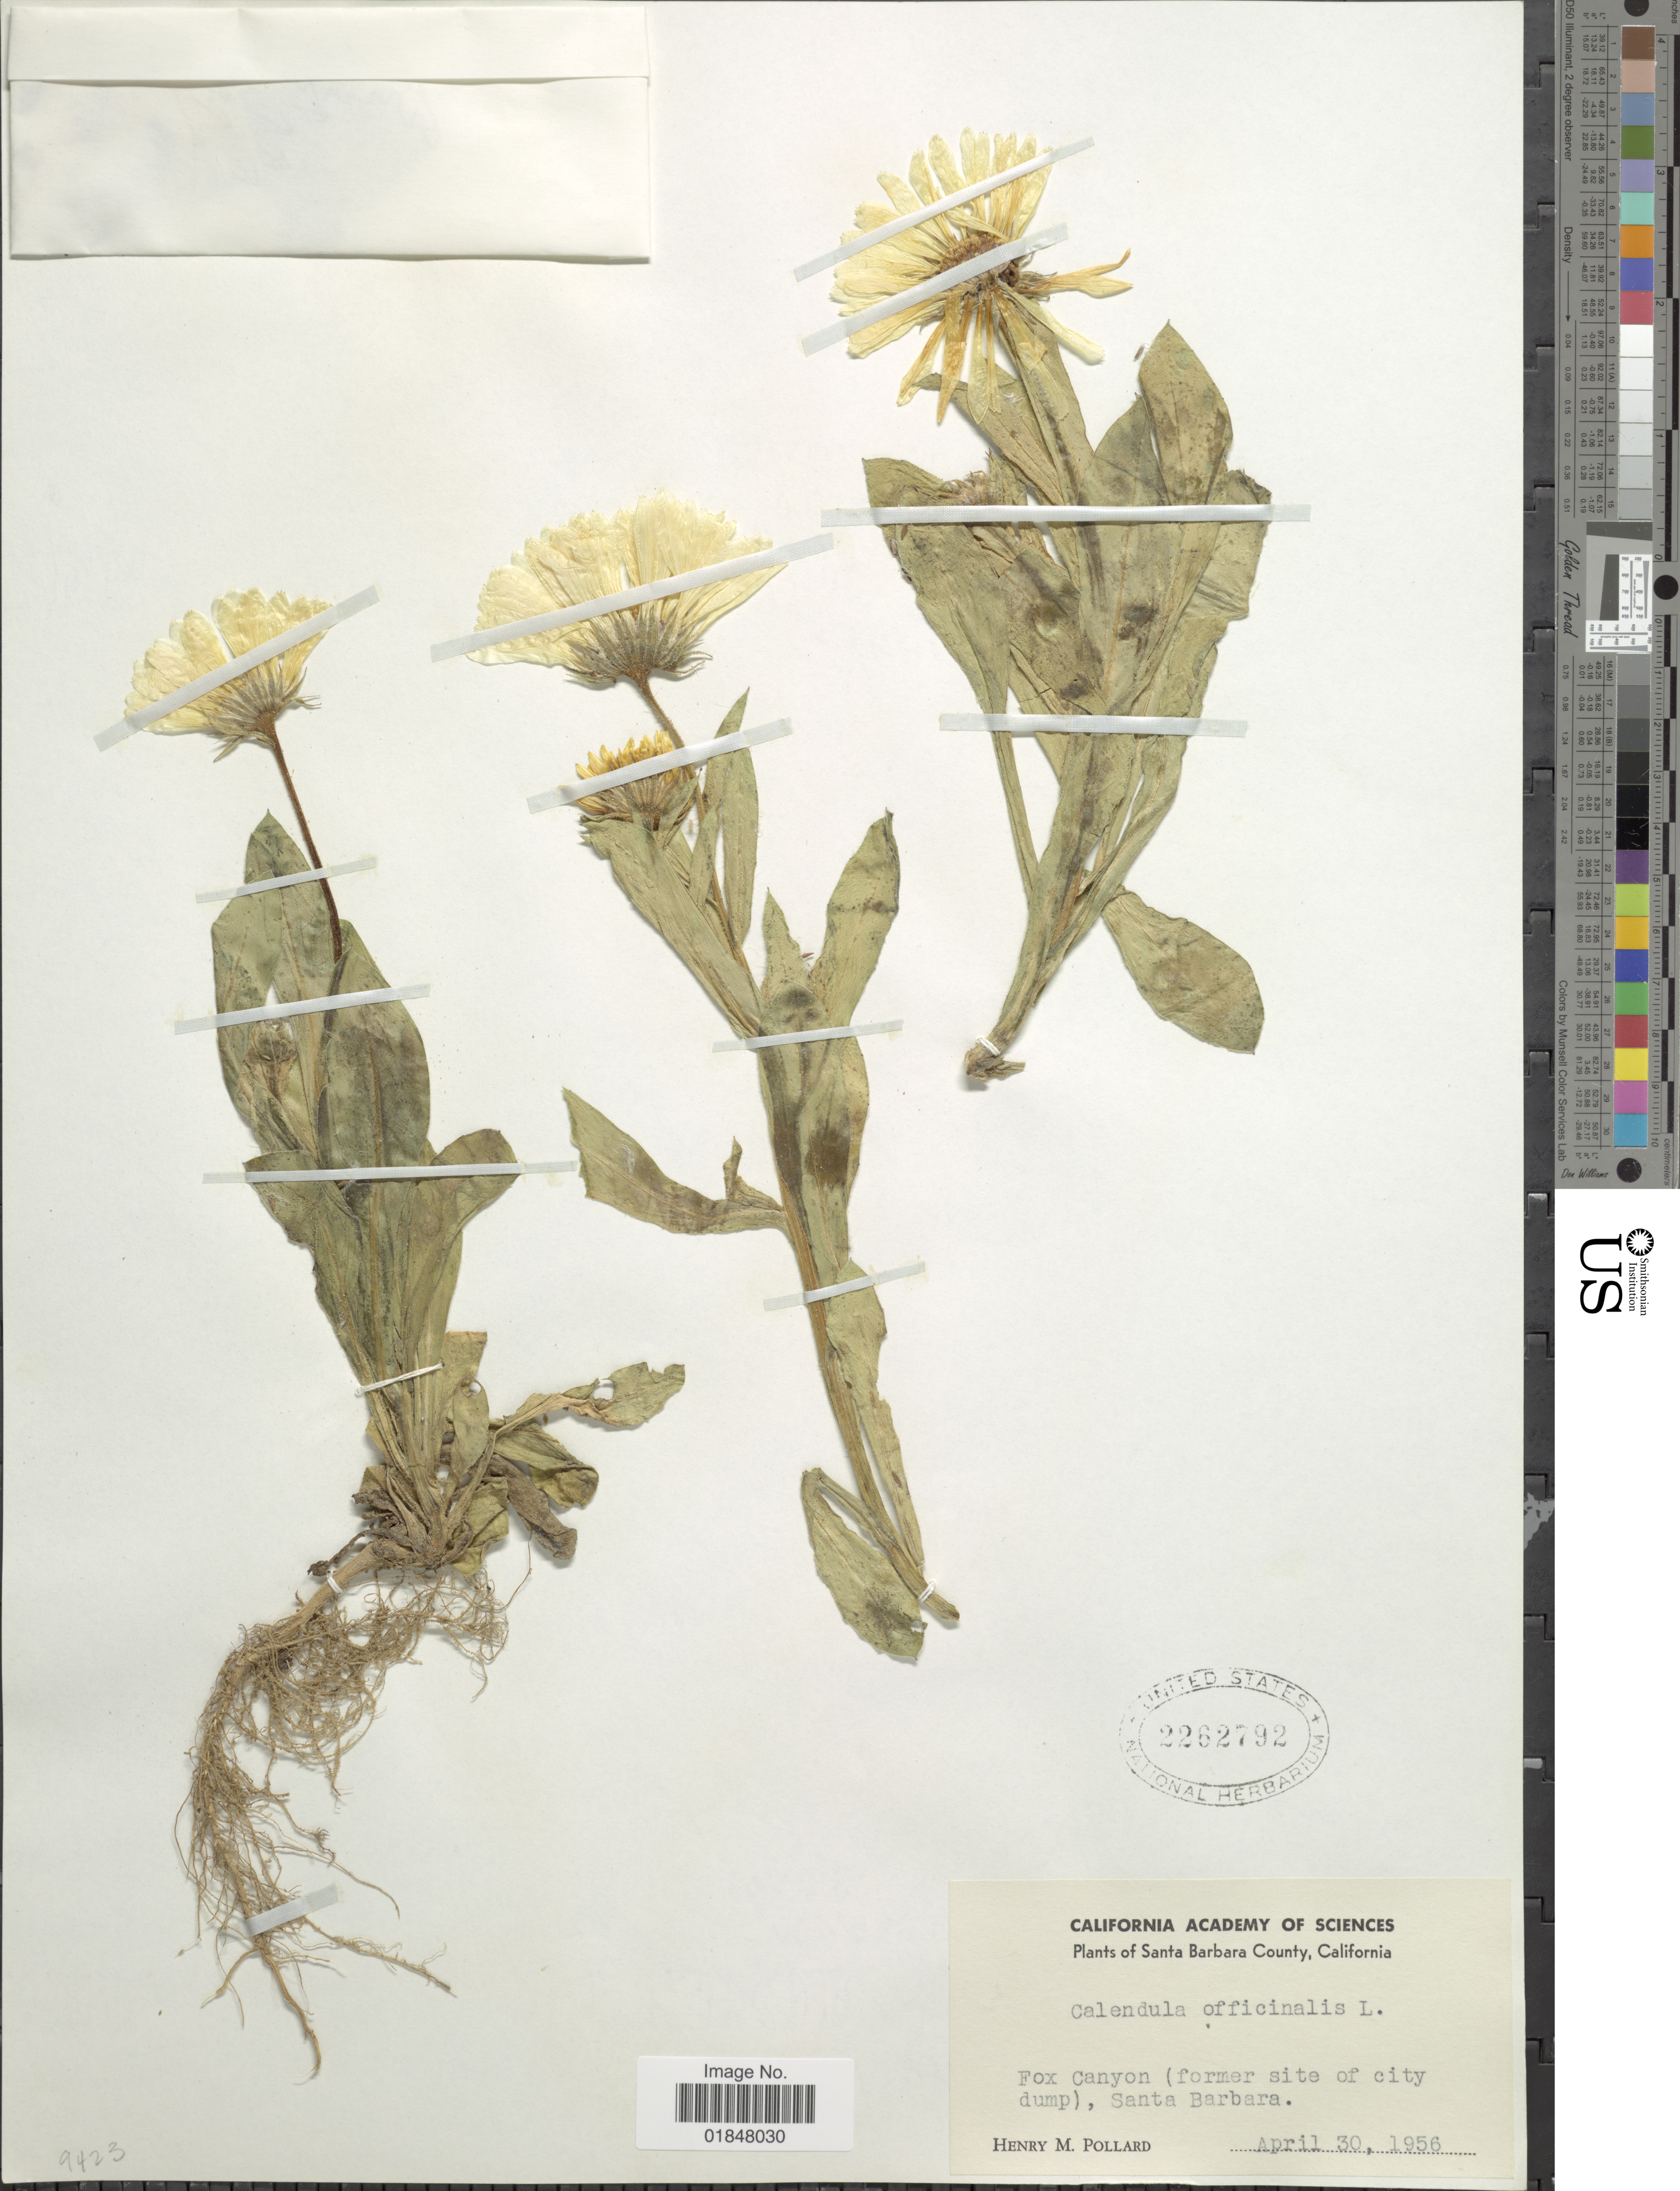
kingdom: Plantae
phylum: Tracheophyta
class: Magnoliopsida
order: Asterales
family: Asteraceae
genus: Calendula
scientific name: Calendula officinalis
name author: L.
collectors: H. M. Pollard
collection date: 1956-04-30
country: United States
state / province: California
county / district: Santa Barbara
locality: Santa Barbara County, Fox Canyon (former site of city dump)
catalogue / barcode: US 2262792